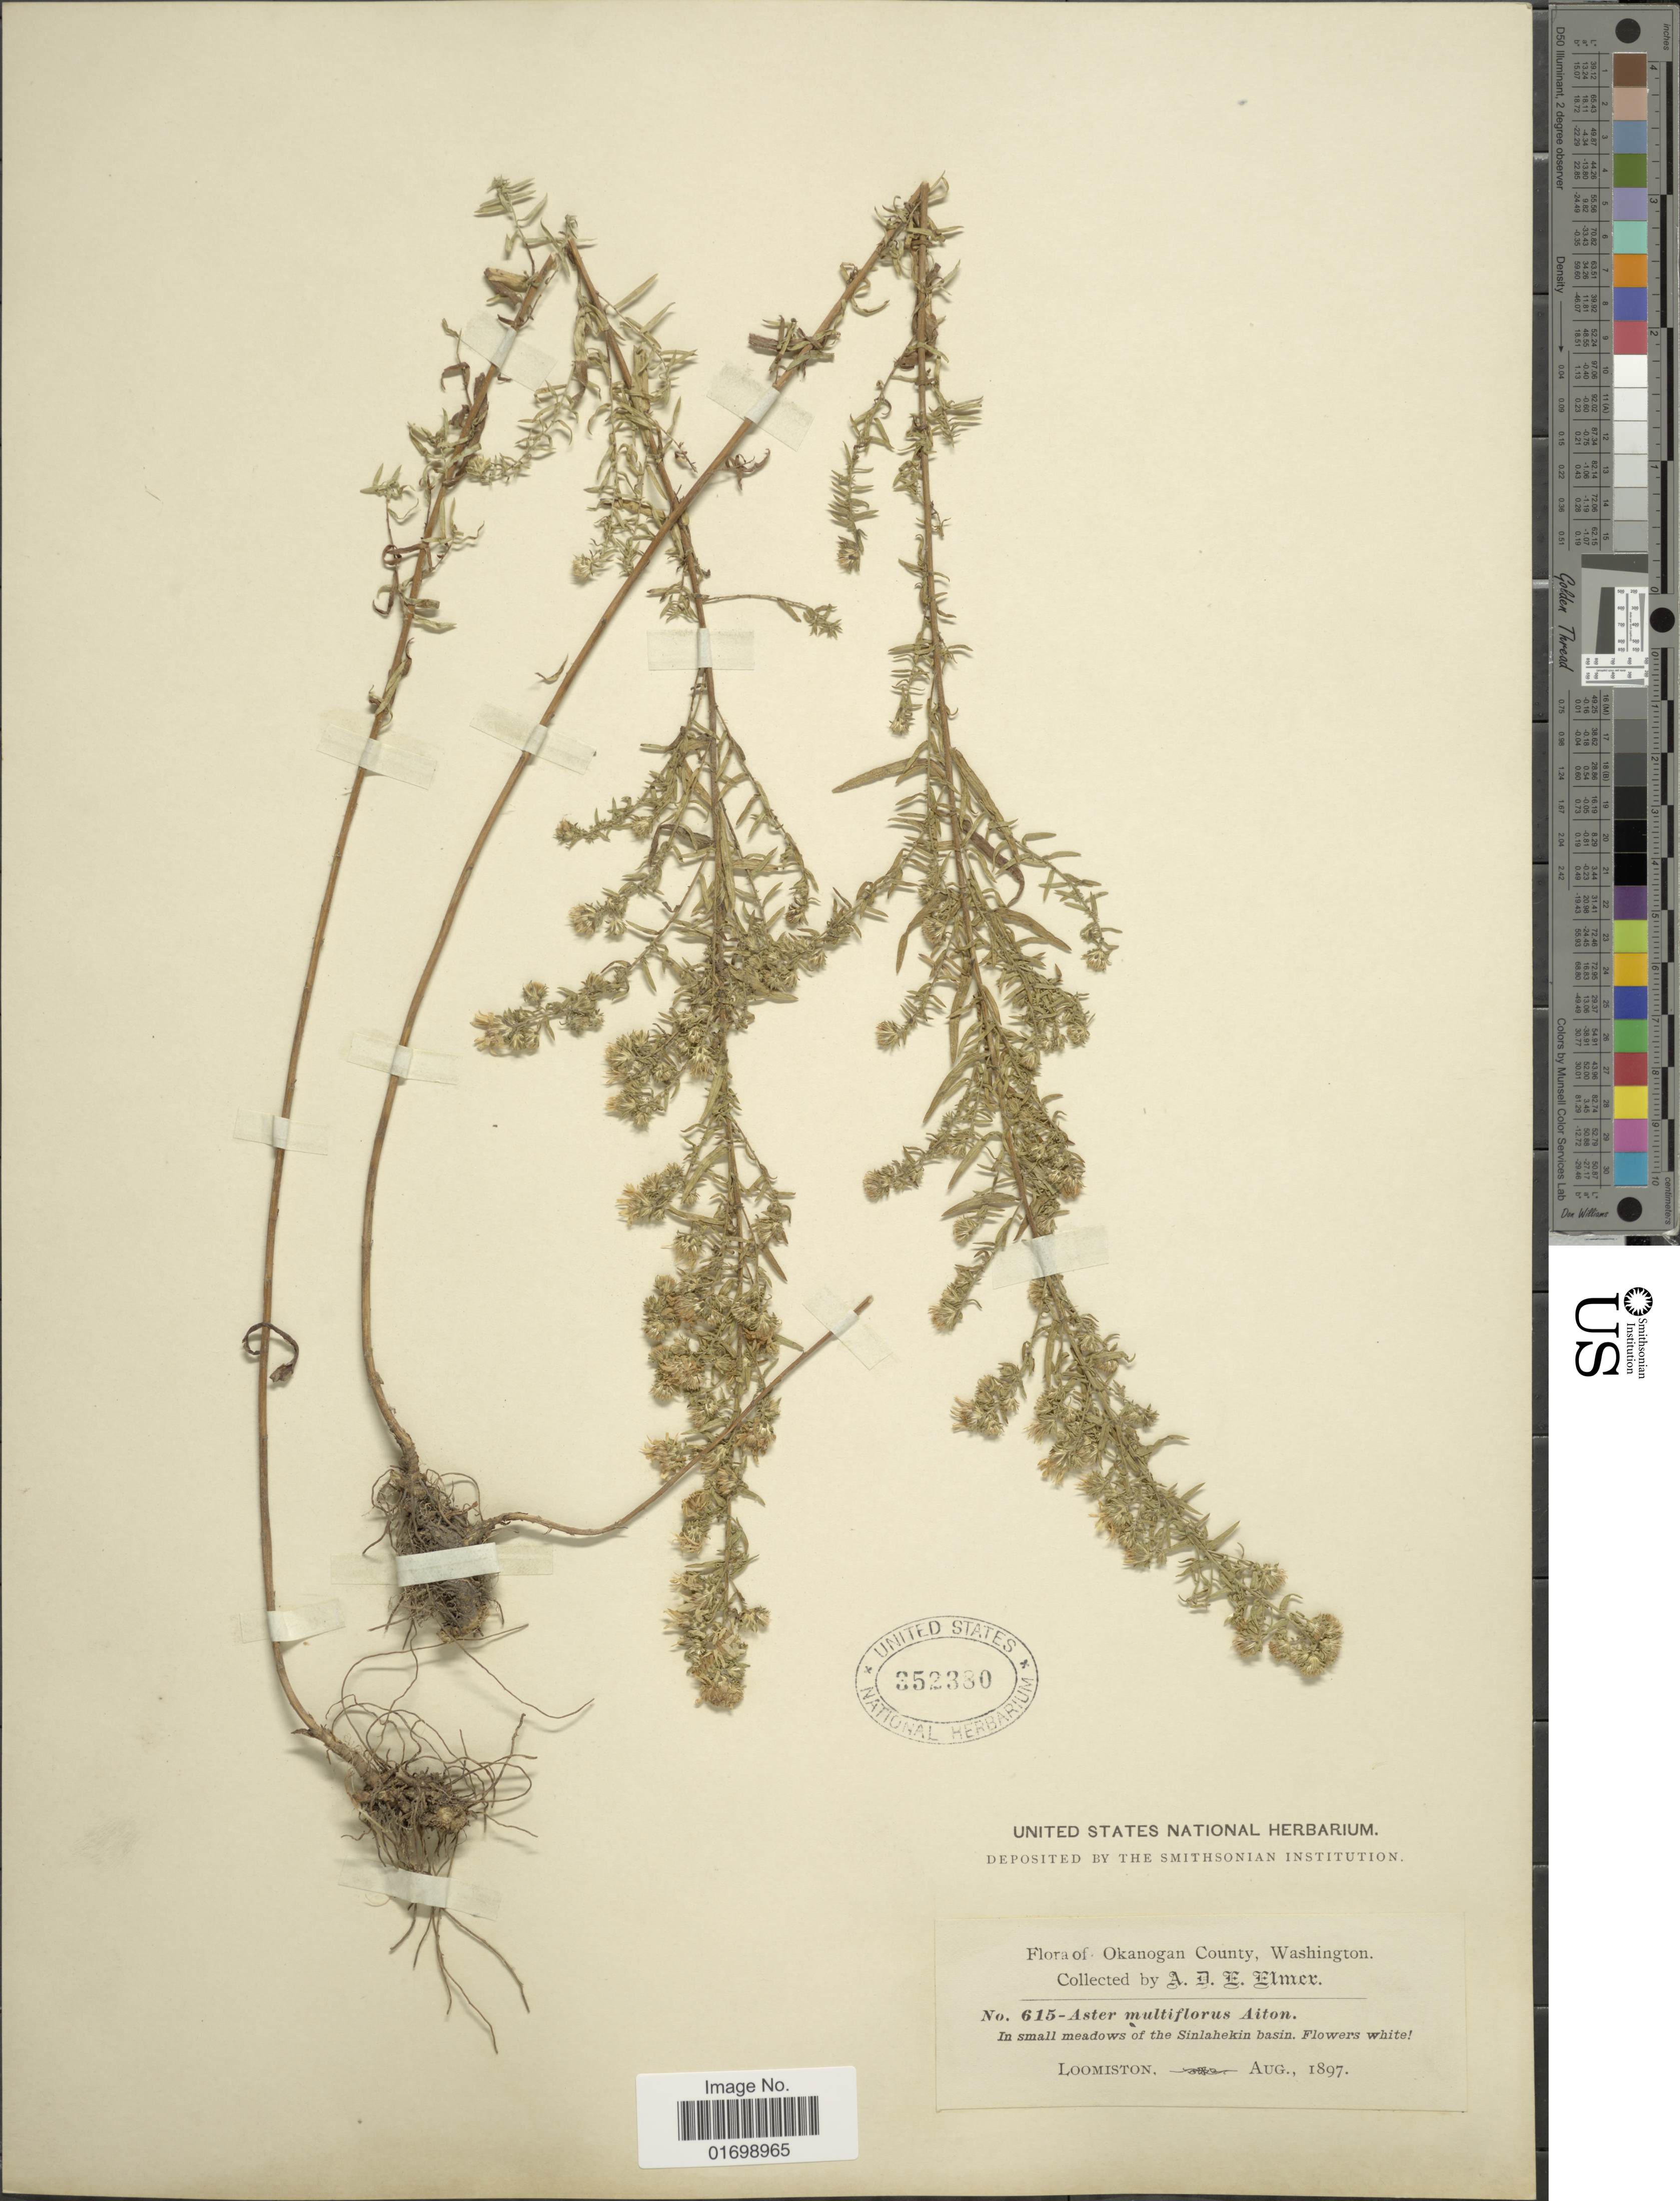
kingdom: Plantae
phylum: Tracheophyta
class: Magnoliopsida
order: Asterales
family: Asteraceae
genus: Symphyotrichum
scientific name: Symphyotrichum ericoides var. ericoides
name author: (L.) G.L. Nesom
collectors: A. D. E. Elmer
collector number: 615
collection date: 1897-08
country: United States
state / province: Washington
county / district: Okanogan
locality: Okanogan County, in small meadows of the Sinlahekin basin, Loomiston.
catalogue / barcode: US 352380